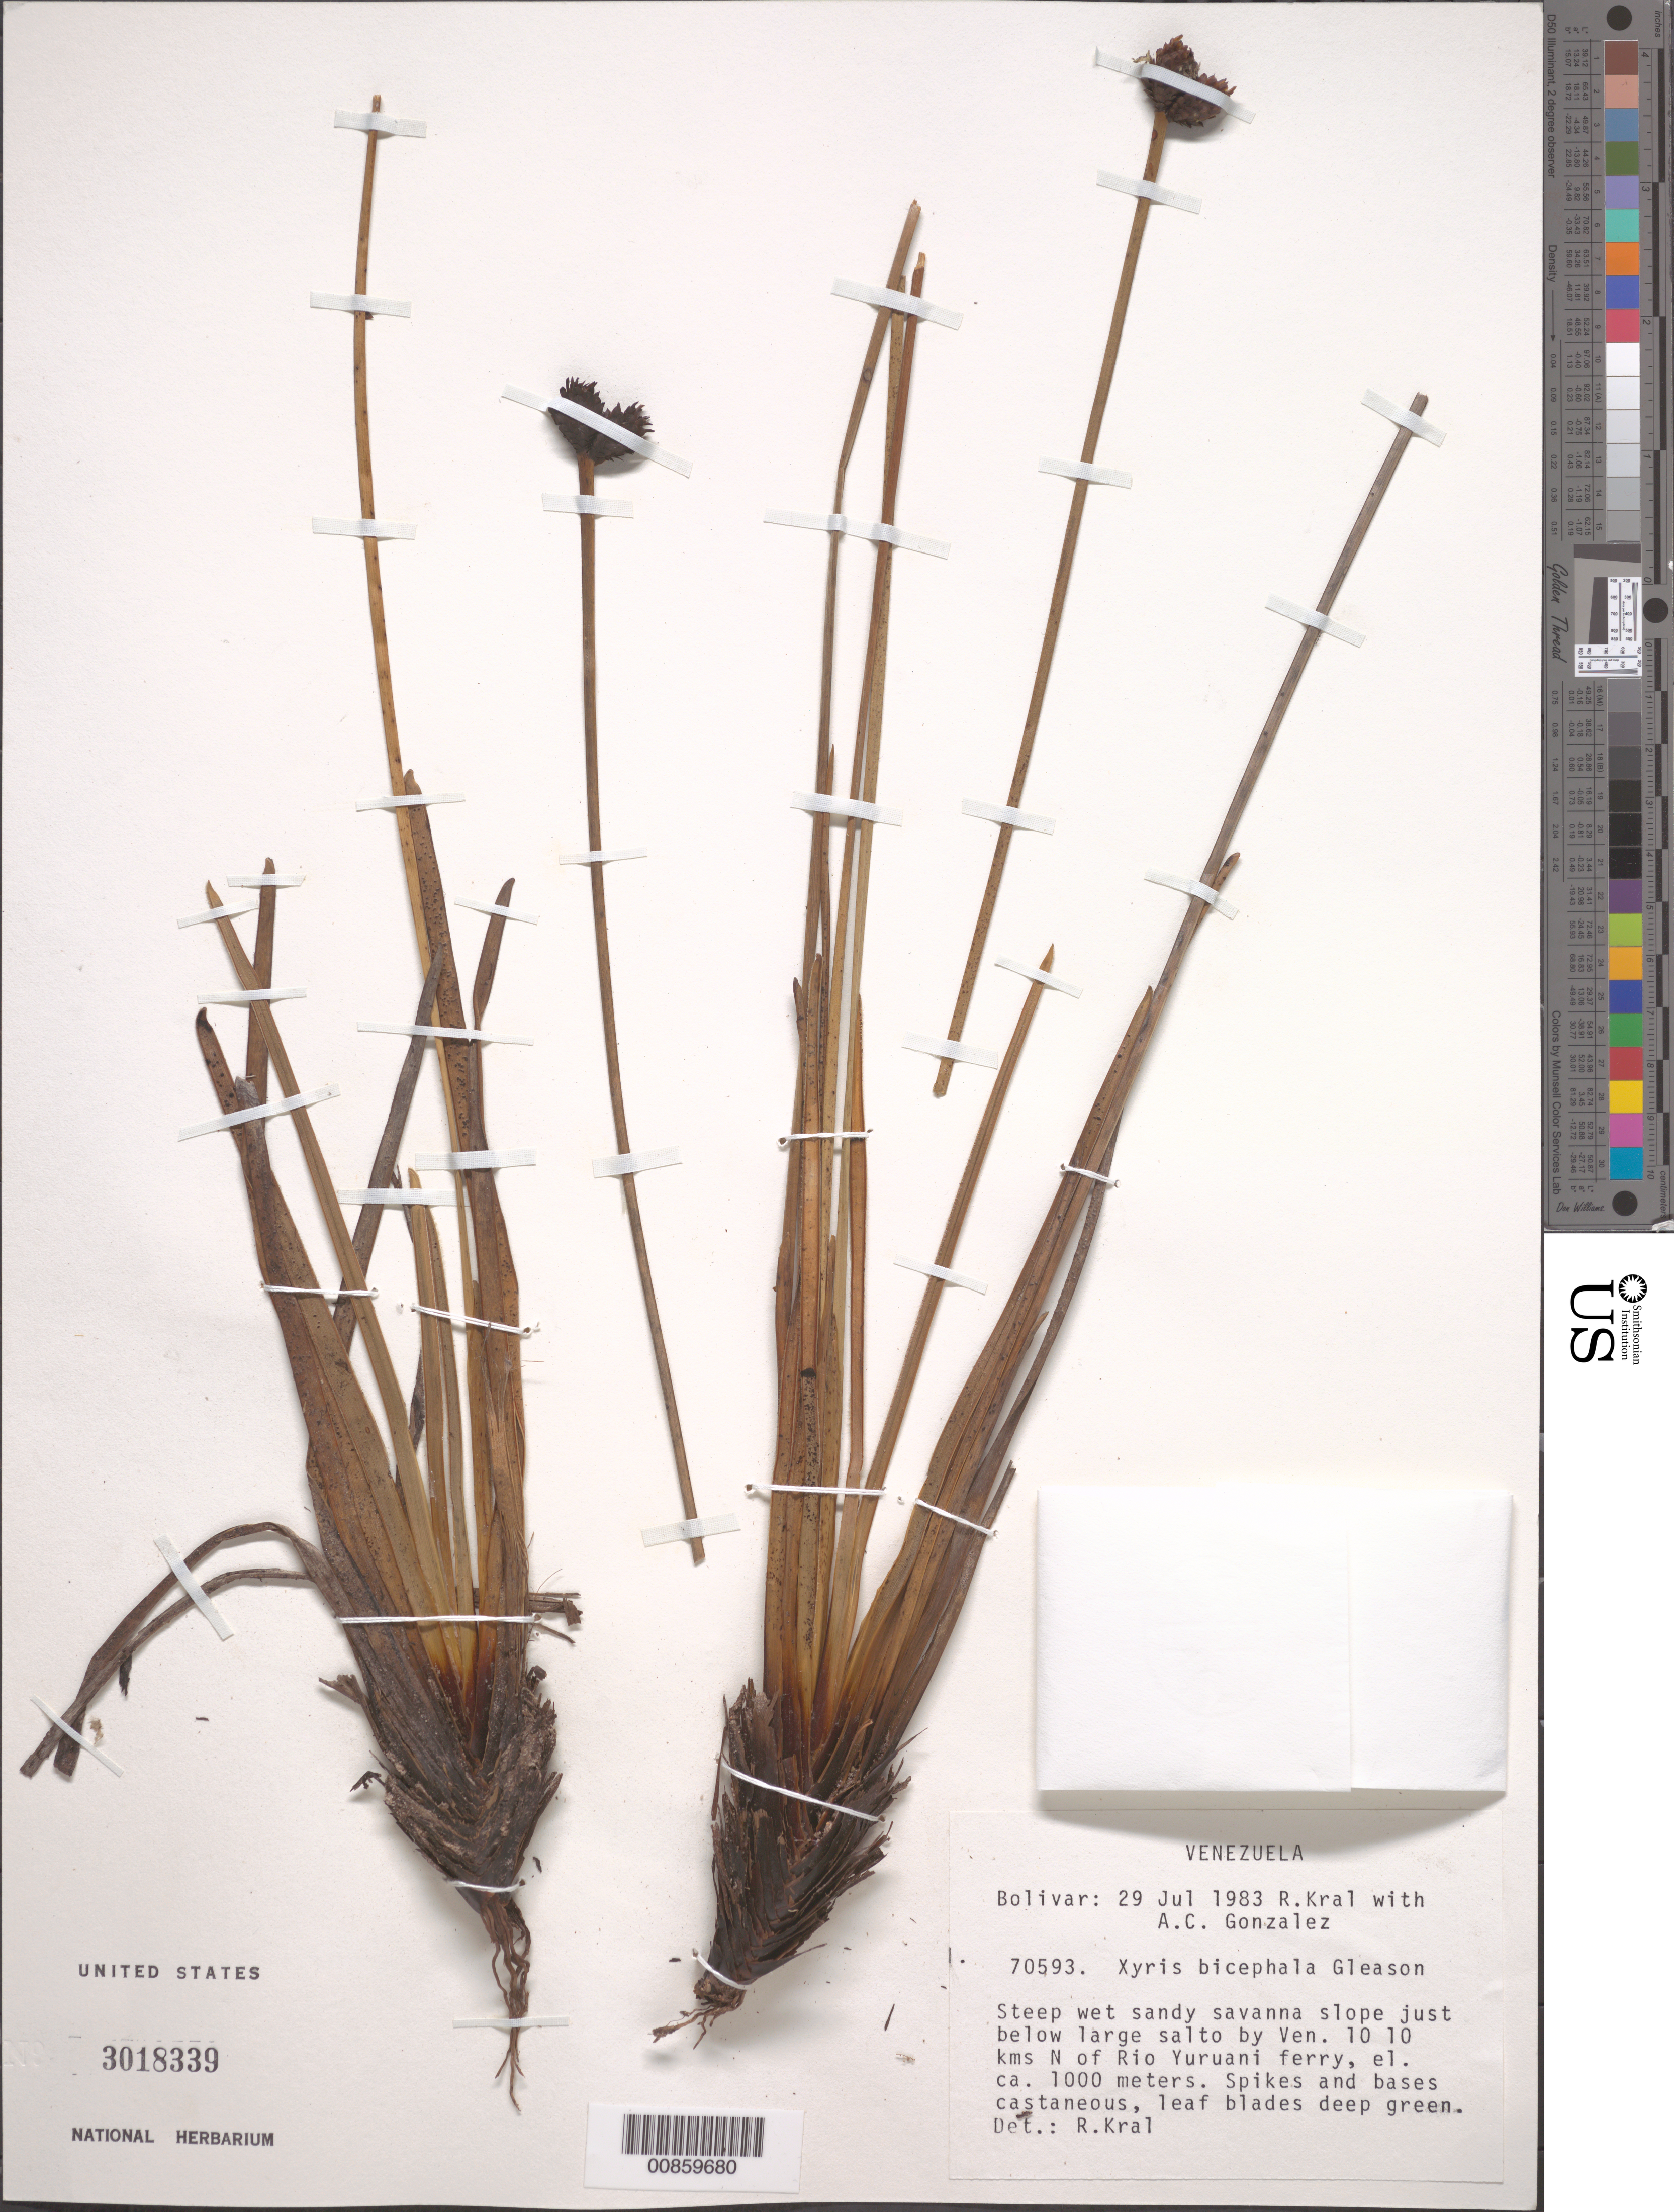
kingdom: Plantae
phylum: Tracheophyta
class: Liliopsida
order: Poales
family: Xyridaceae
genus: Xyris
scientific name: Xyris bicephala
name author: Gleason in Gleason & Killip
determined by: Kral, Robert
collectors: R. Kral & A. C. González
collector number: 70593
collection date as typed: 29-Jul-83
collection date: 1983-07-29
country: Venezuela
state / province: Bolívar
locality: Ven. 10 at ford; 10 km N of Río Yuruani ferry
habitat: Steep wet sandy savanna slope.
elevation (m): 1000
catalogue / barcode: US 3018339